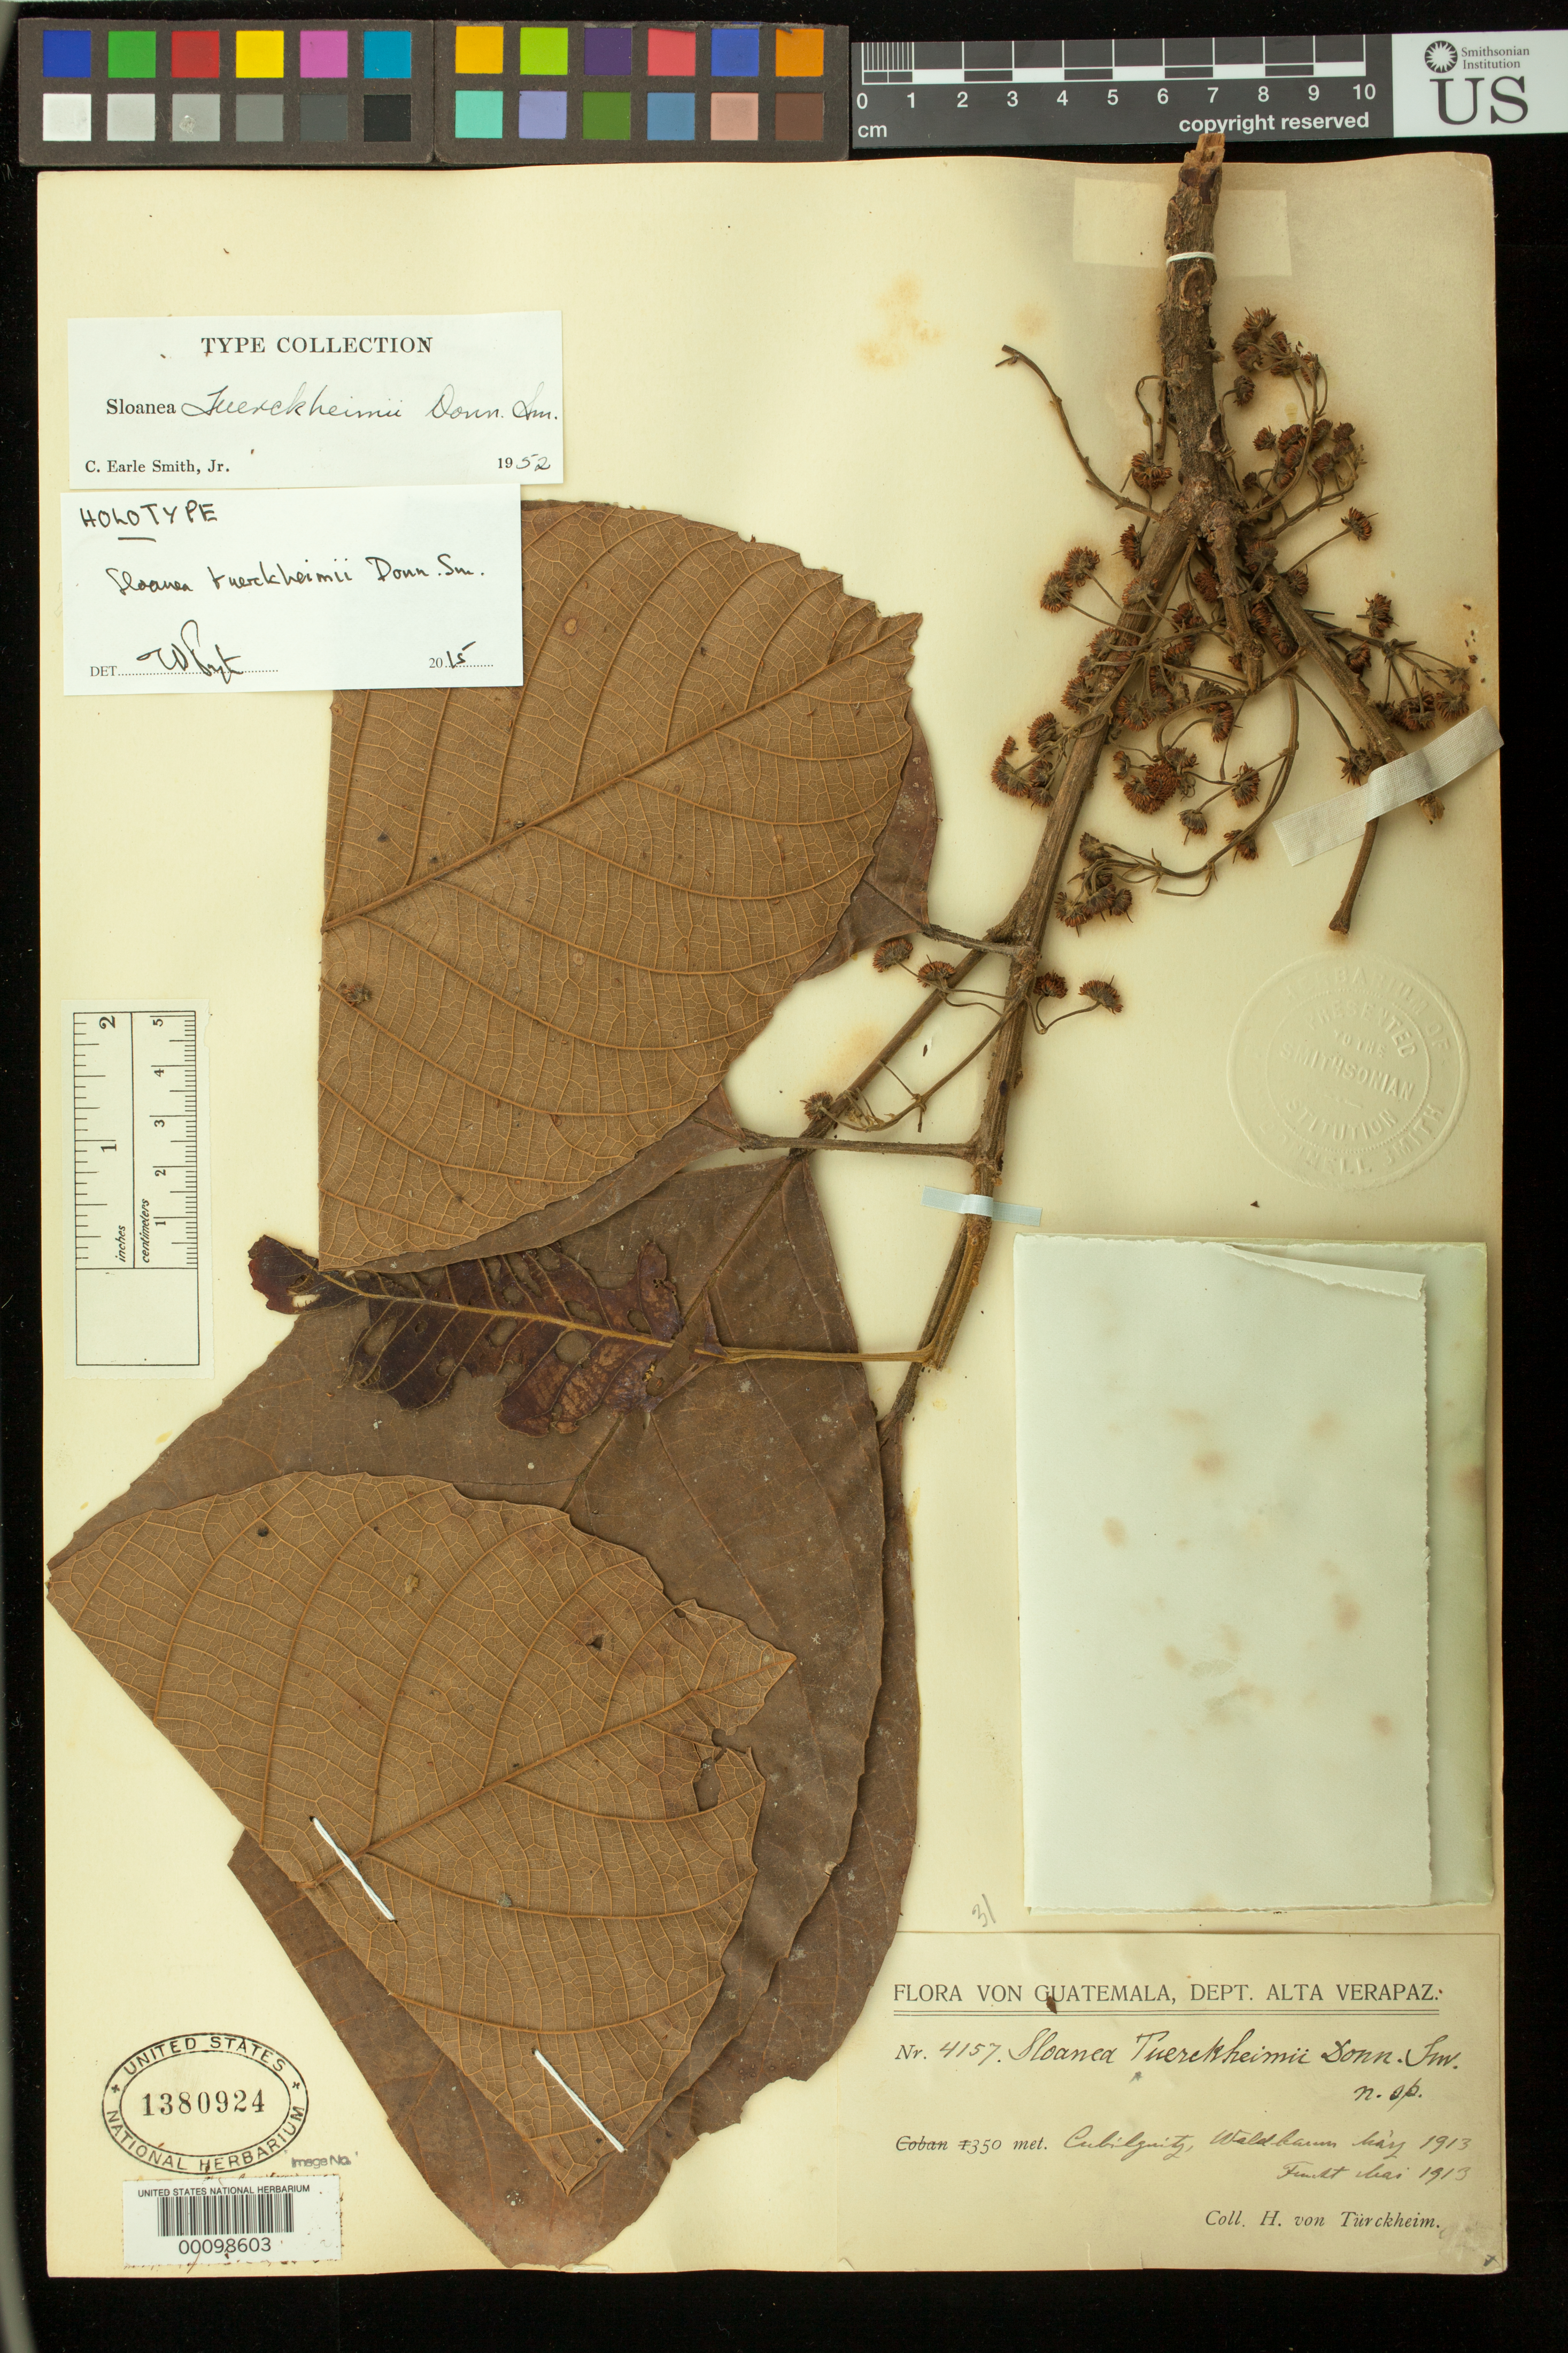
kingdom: Plantae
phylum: Tracheophyta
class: Magnoliopsida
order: Oxalidales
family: Elaeocarpaceae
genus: Sloanea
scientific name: Sloanea tuerckheimii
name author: Donn. Sm.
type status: Syntype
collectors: H. von Türckheim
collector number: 4157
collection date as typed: Mar 1913 and -- May 1913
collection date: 1913-03,1913-05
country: Guatemala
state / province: Alta Verapaz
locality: Cubilquitz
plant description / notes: One of two US sheets (USNH 1380924, 1380925) received from the John Donnell Smith herbarium. Tuerckheim 4157 apparently represents 2 elements [syntypes]: "March and May" as cited in protologue, "Marz 1913 / Frucht Mai 1913" on 1380924 but only "Maj. 1913" on 1380925. One sheet (1380924) annotated as "holotype" by T.D. Pennington (2015).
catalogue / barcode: US 1380924